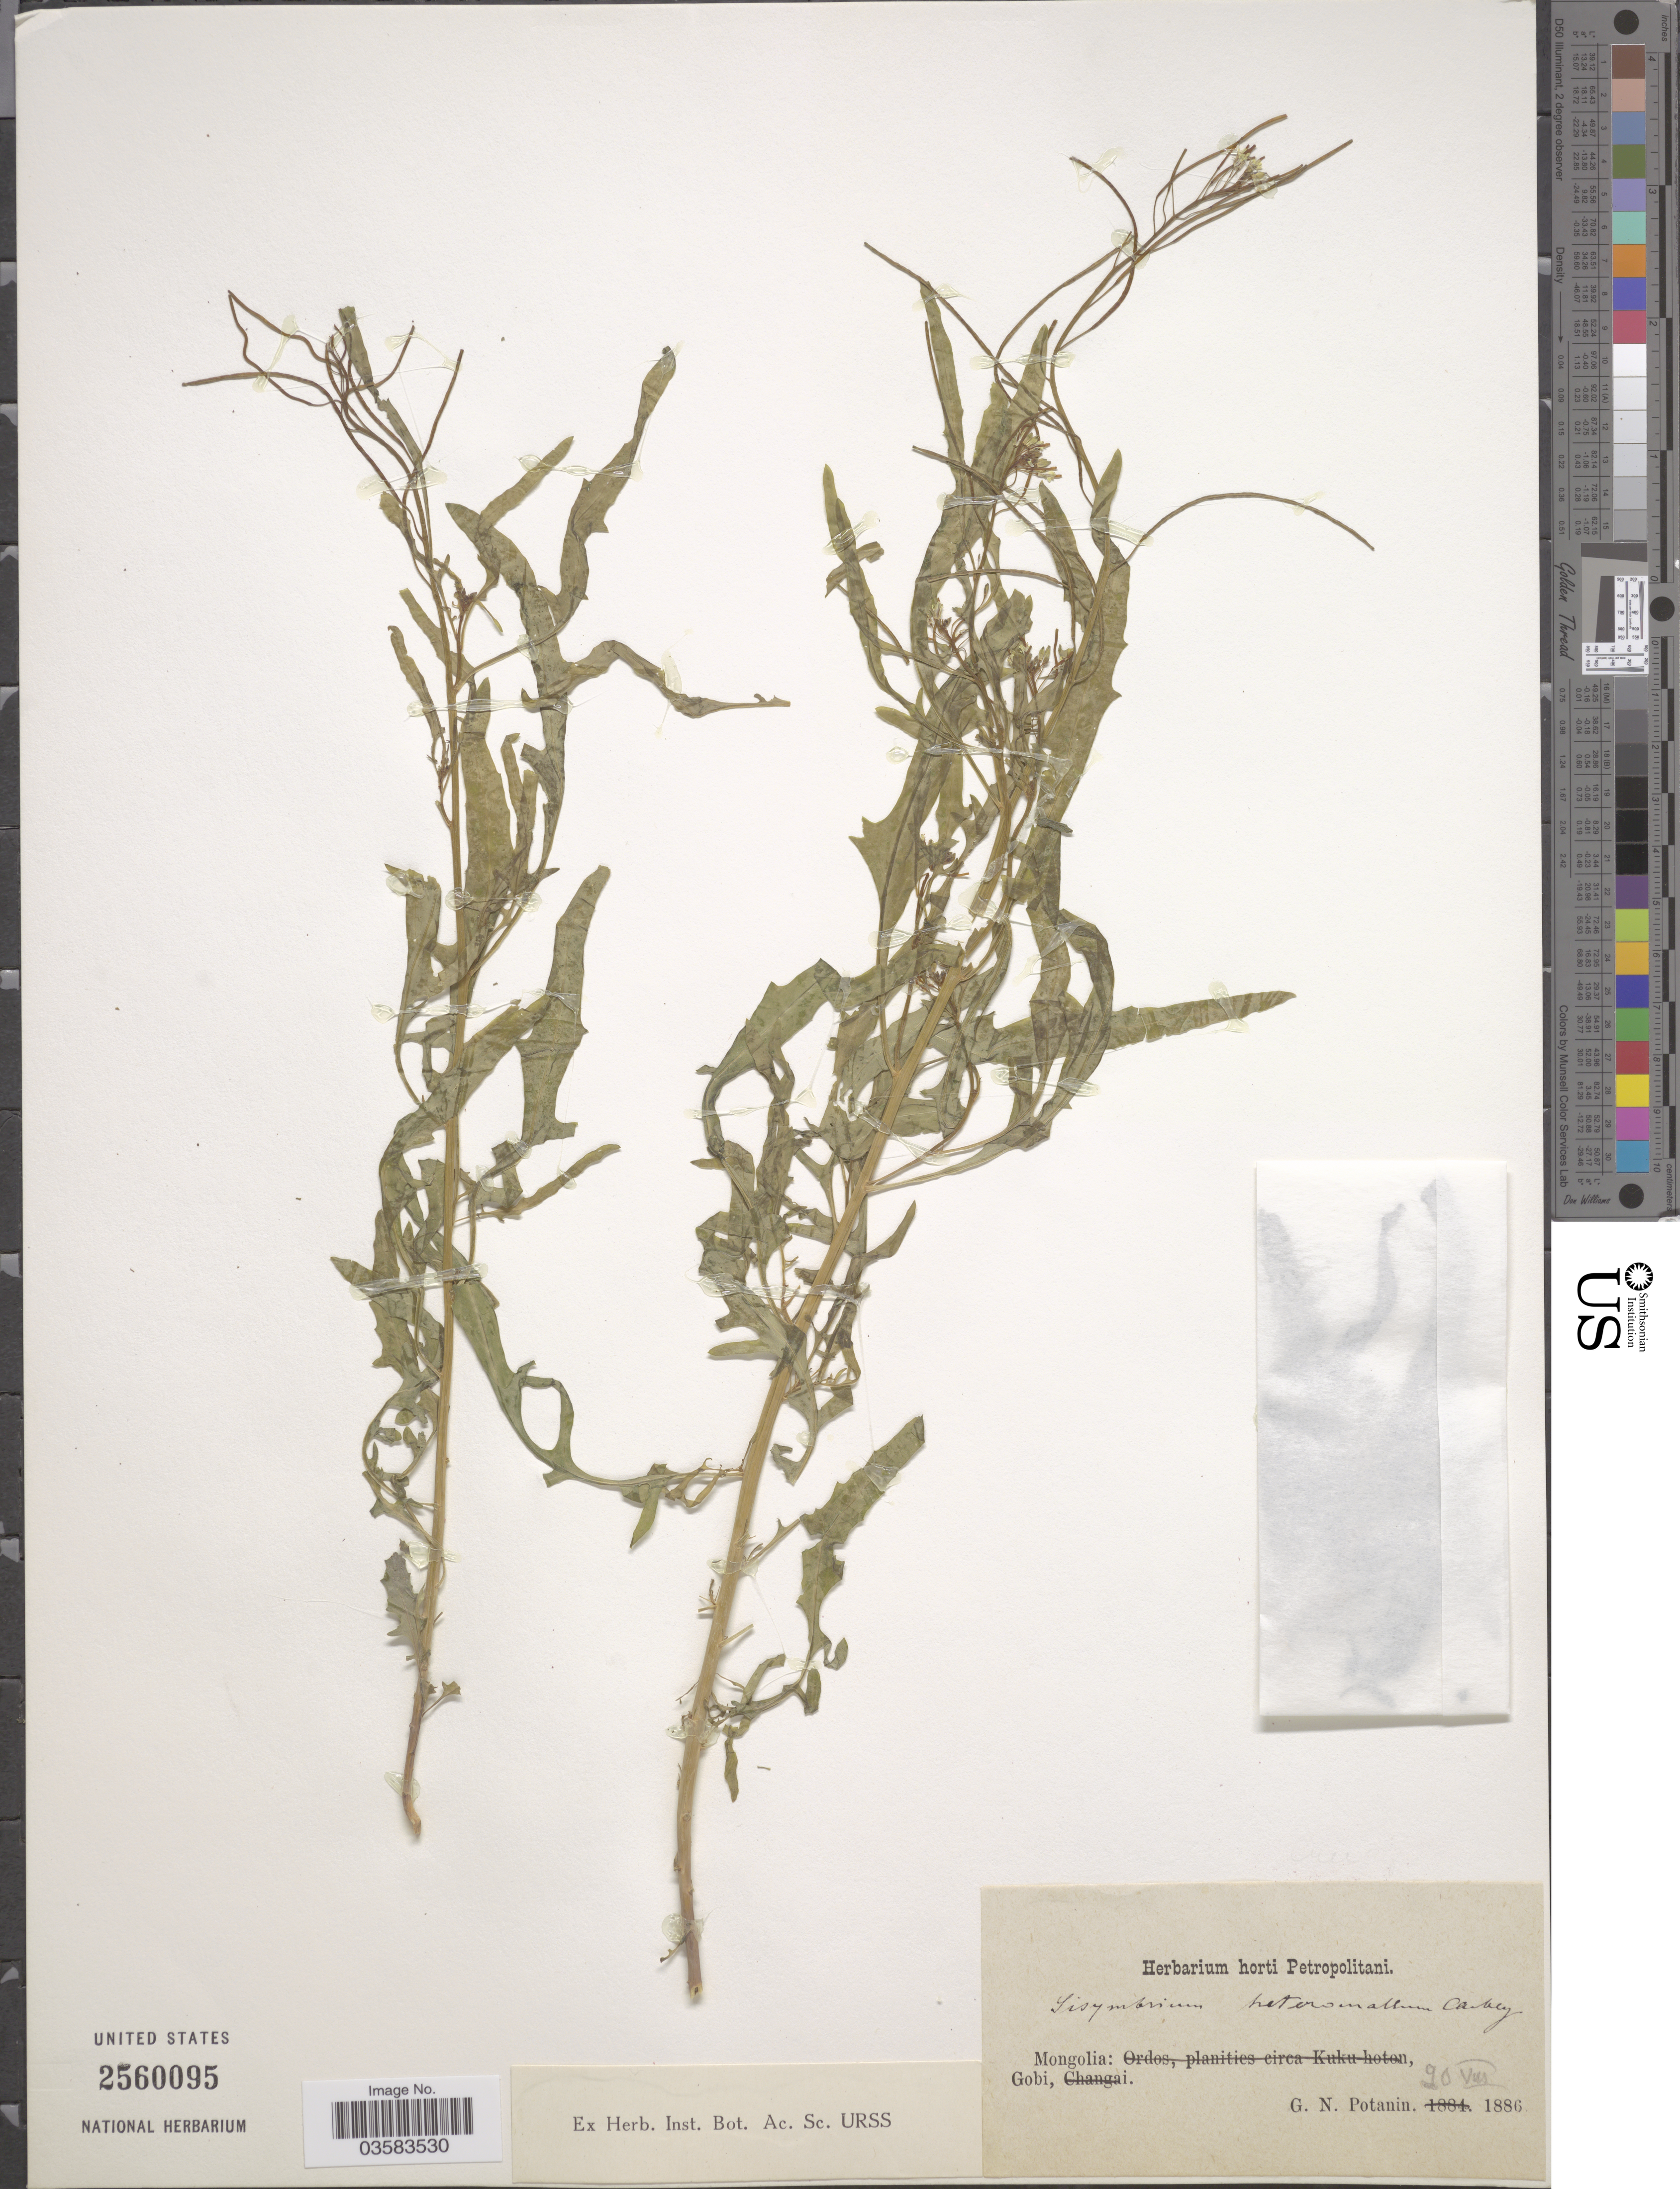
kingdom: Plantae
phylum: Tracheophyta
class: Magnoliopsida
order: Brassicales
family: Brassicaceae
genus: Sisymbrium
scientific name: Sisymbrium heteromallum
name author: C.A. Mey.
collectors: G. Potanin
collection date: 1886-08-20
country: Mongolia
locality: Gobi.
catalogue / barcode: US 2560095